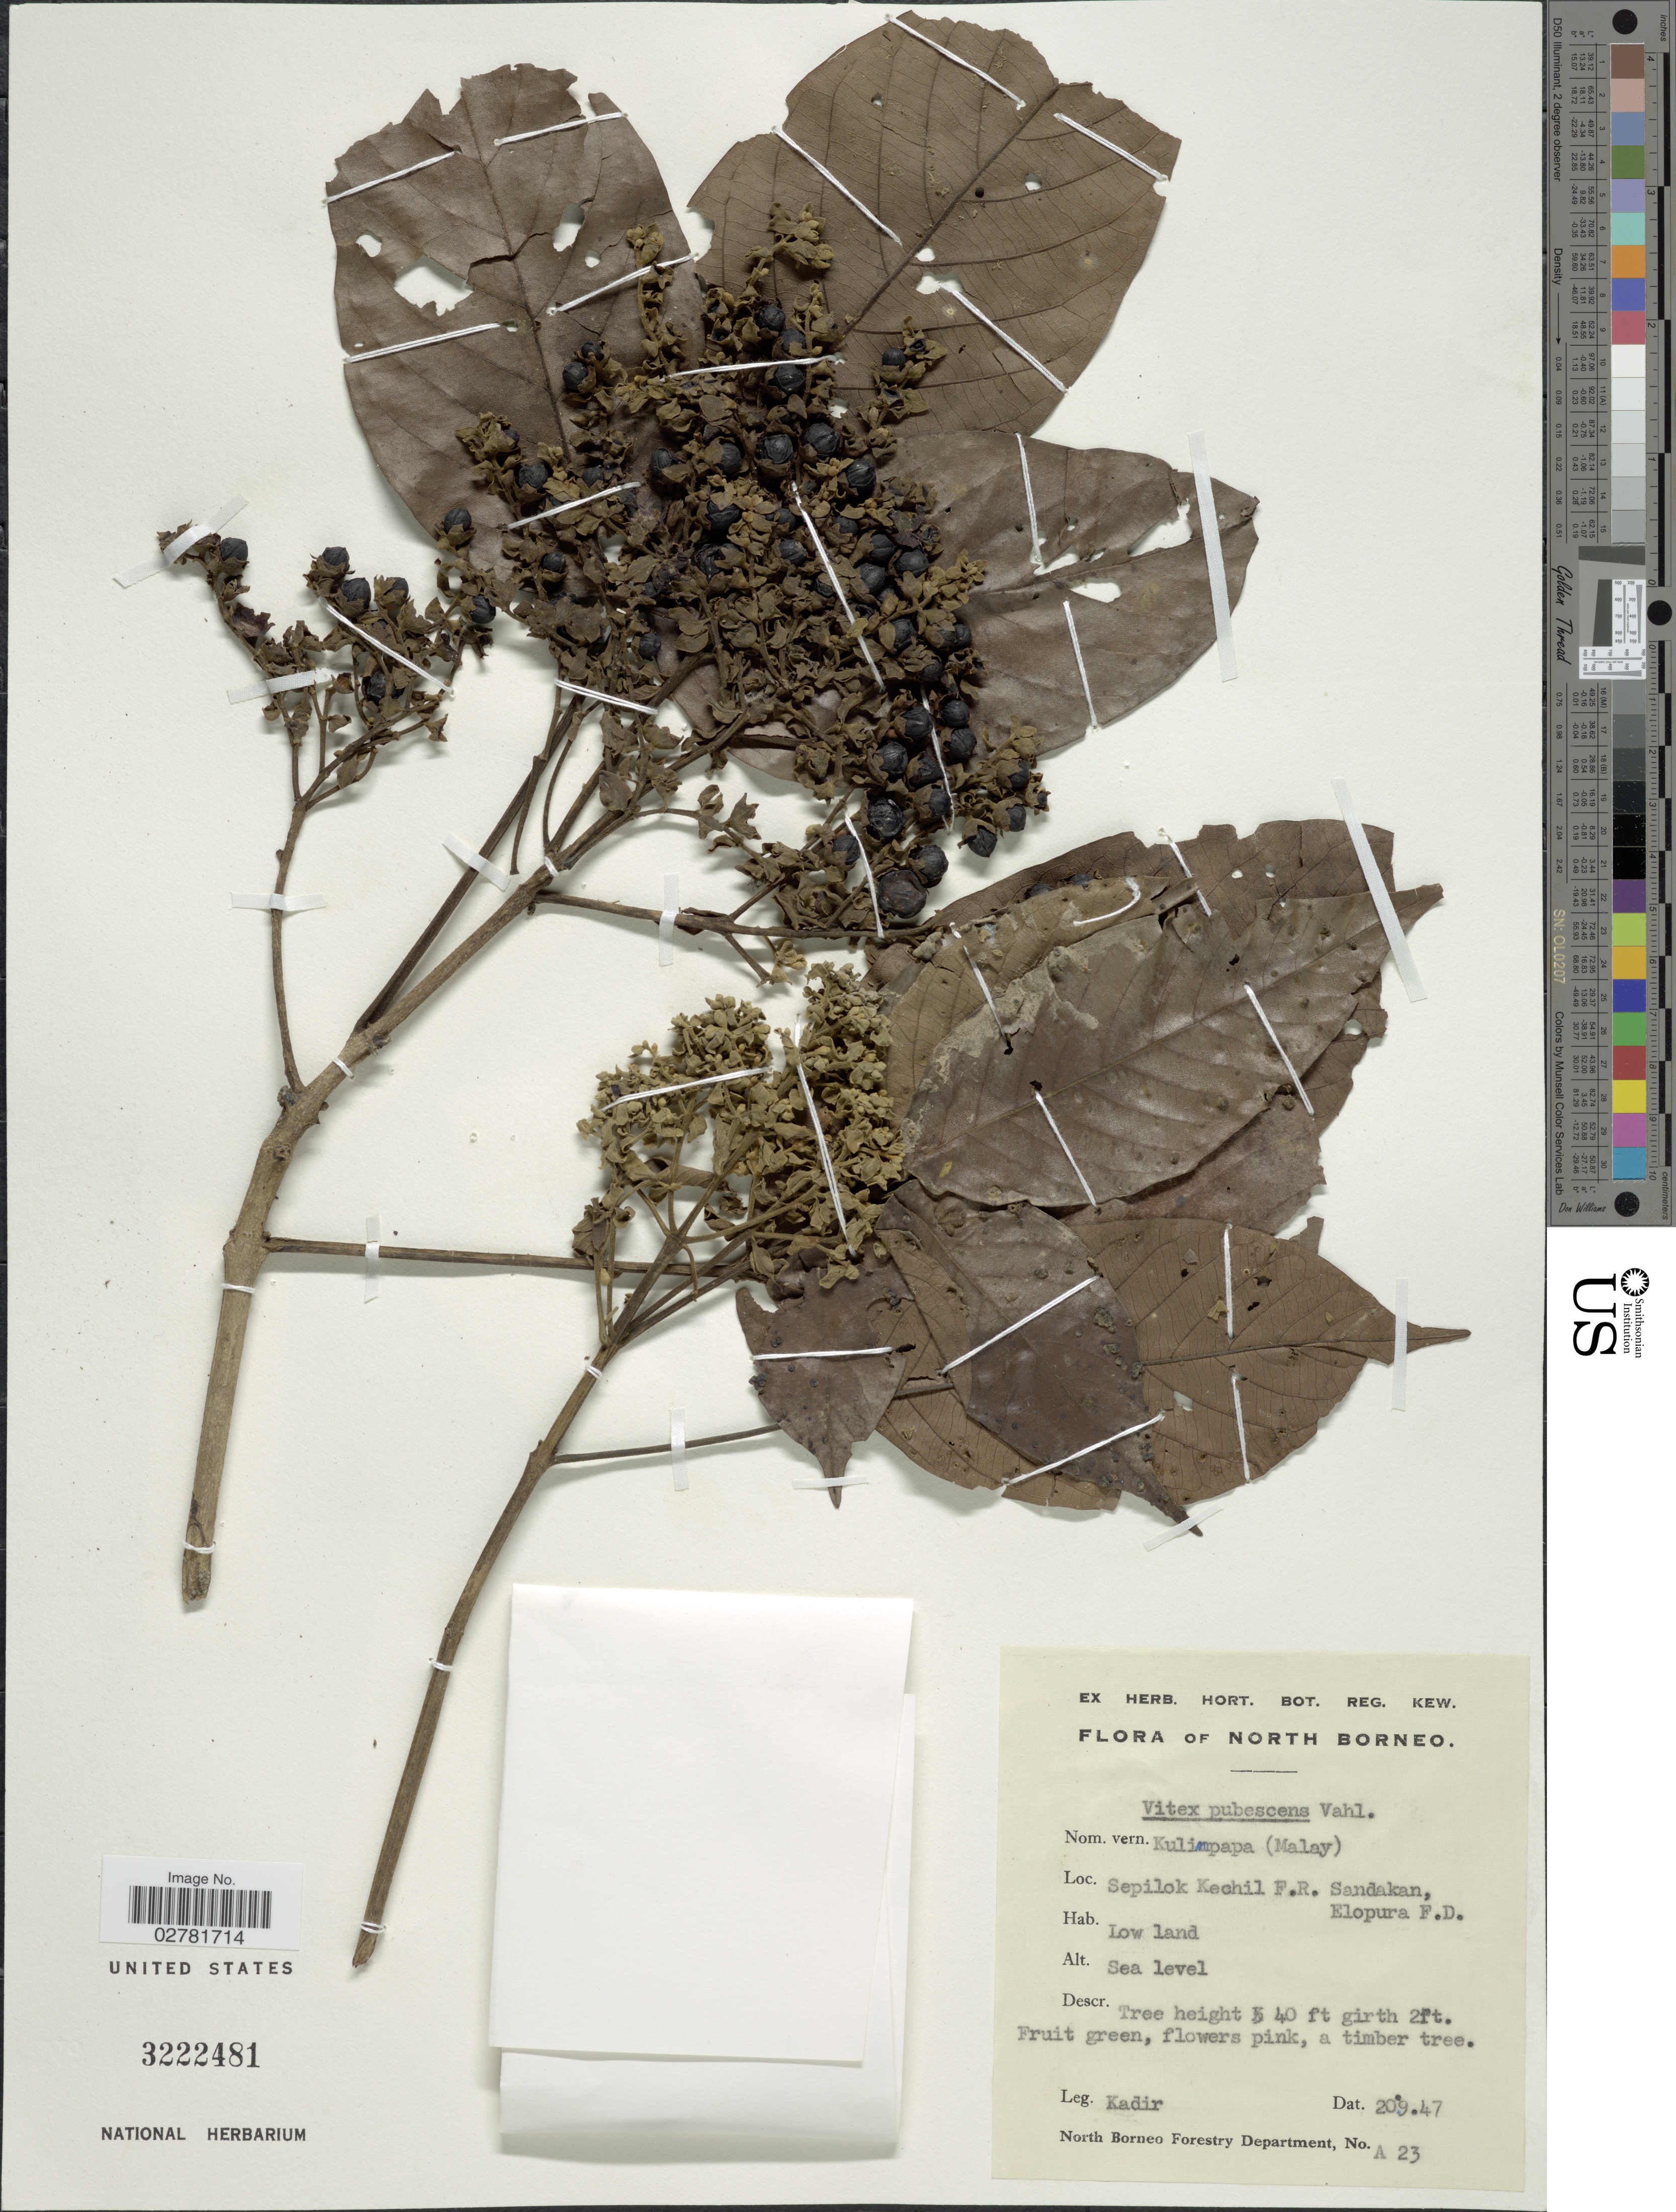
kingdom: Plantae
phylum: Tracheophyta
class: Magnoliopsida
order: Lamiales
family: Lamiaceae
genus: Vitex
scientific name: Vitex pinnata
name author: L.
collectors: -. Kadir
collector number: A23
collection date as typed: Transcribed d/m/y: 20/9/47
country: Malaysia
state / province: Sabah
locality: North Borneo. Sepilok Kechil F.R. Sandakan, Elopura F.D.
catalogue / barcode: US 3222481